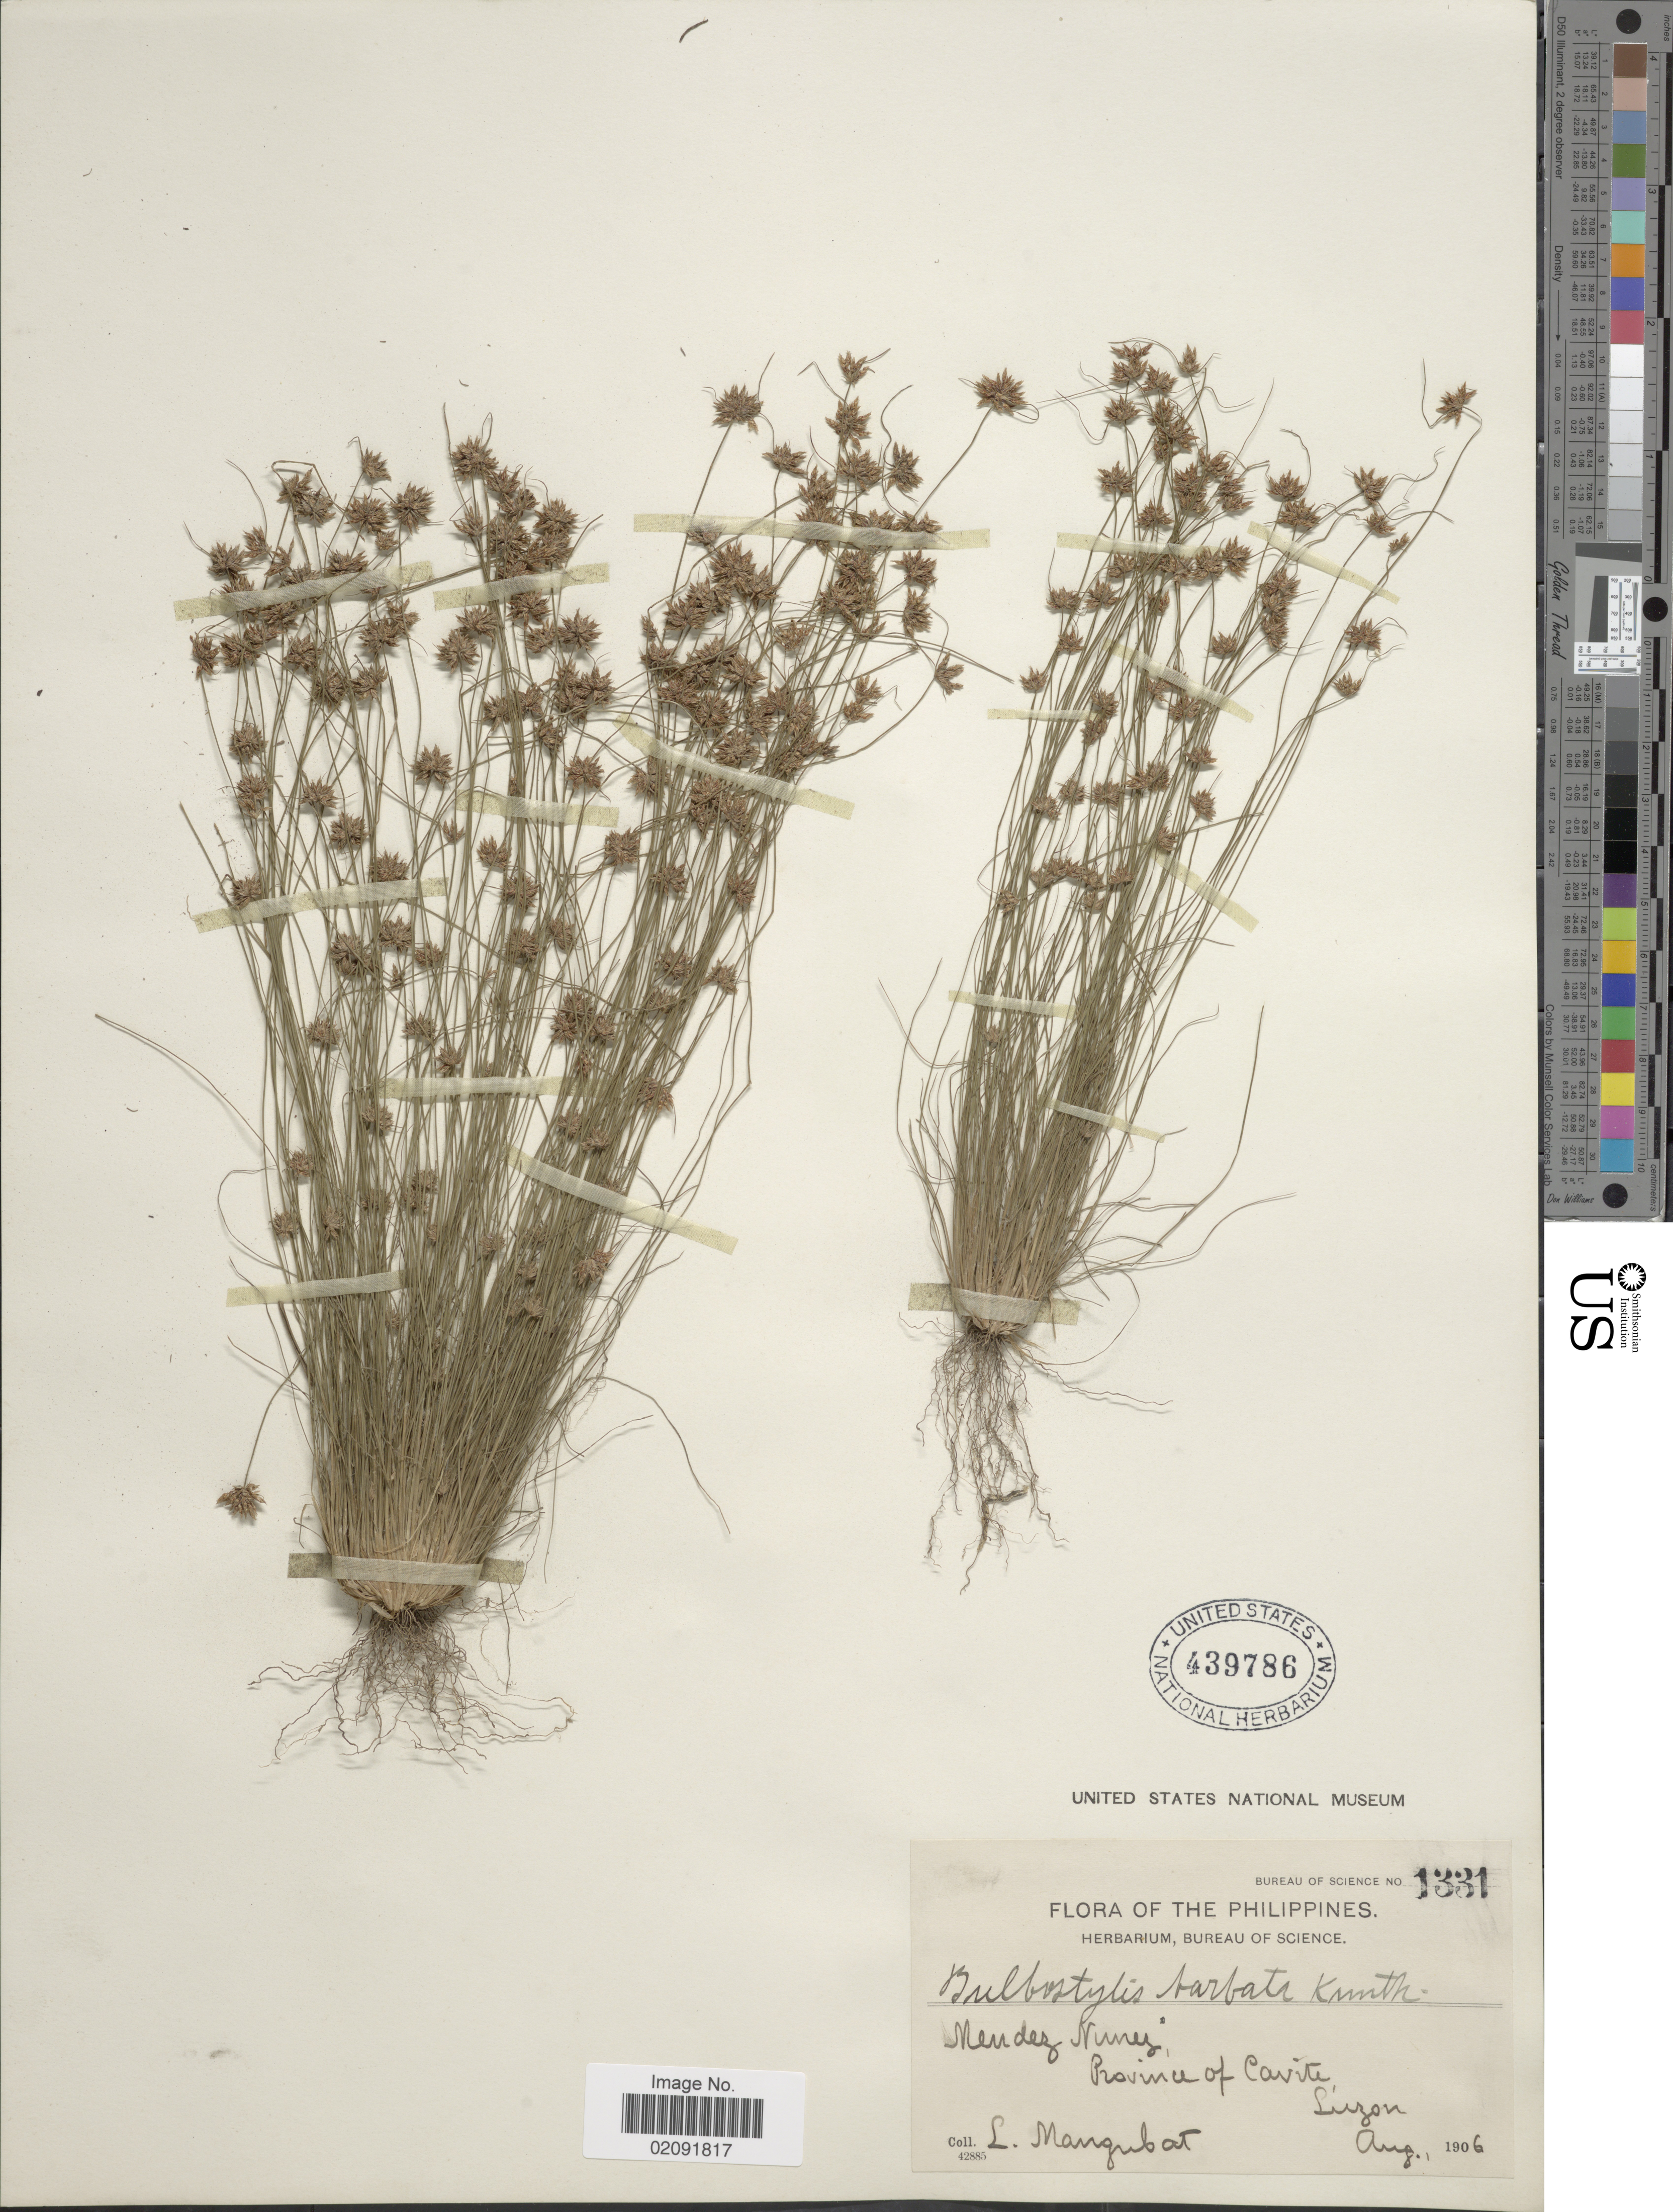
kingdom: Plantae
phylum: Tracheophyta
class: Liliopsida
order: Poales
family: Cyperaceae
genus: Bulbostylis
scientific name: Bulbostylis barbata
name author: (Rottb.) C.B. Clarke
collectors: L. Mangubat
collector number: Bureau of Science 1331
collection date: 1906-08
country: Philippines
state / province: Calabarzon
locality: Nendez Nunez, Province of Cavite, Luzon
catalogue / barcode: US 439786